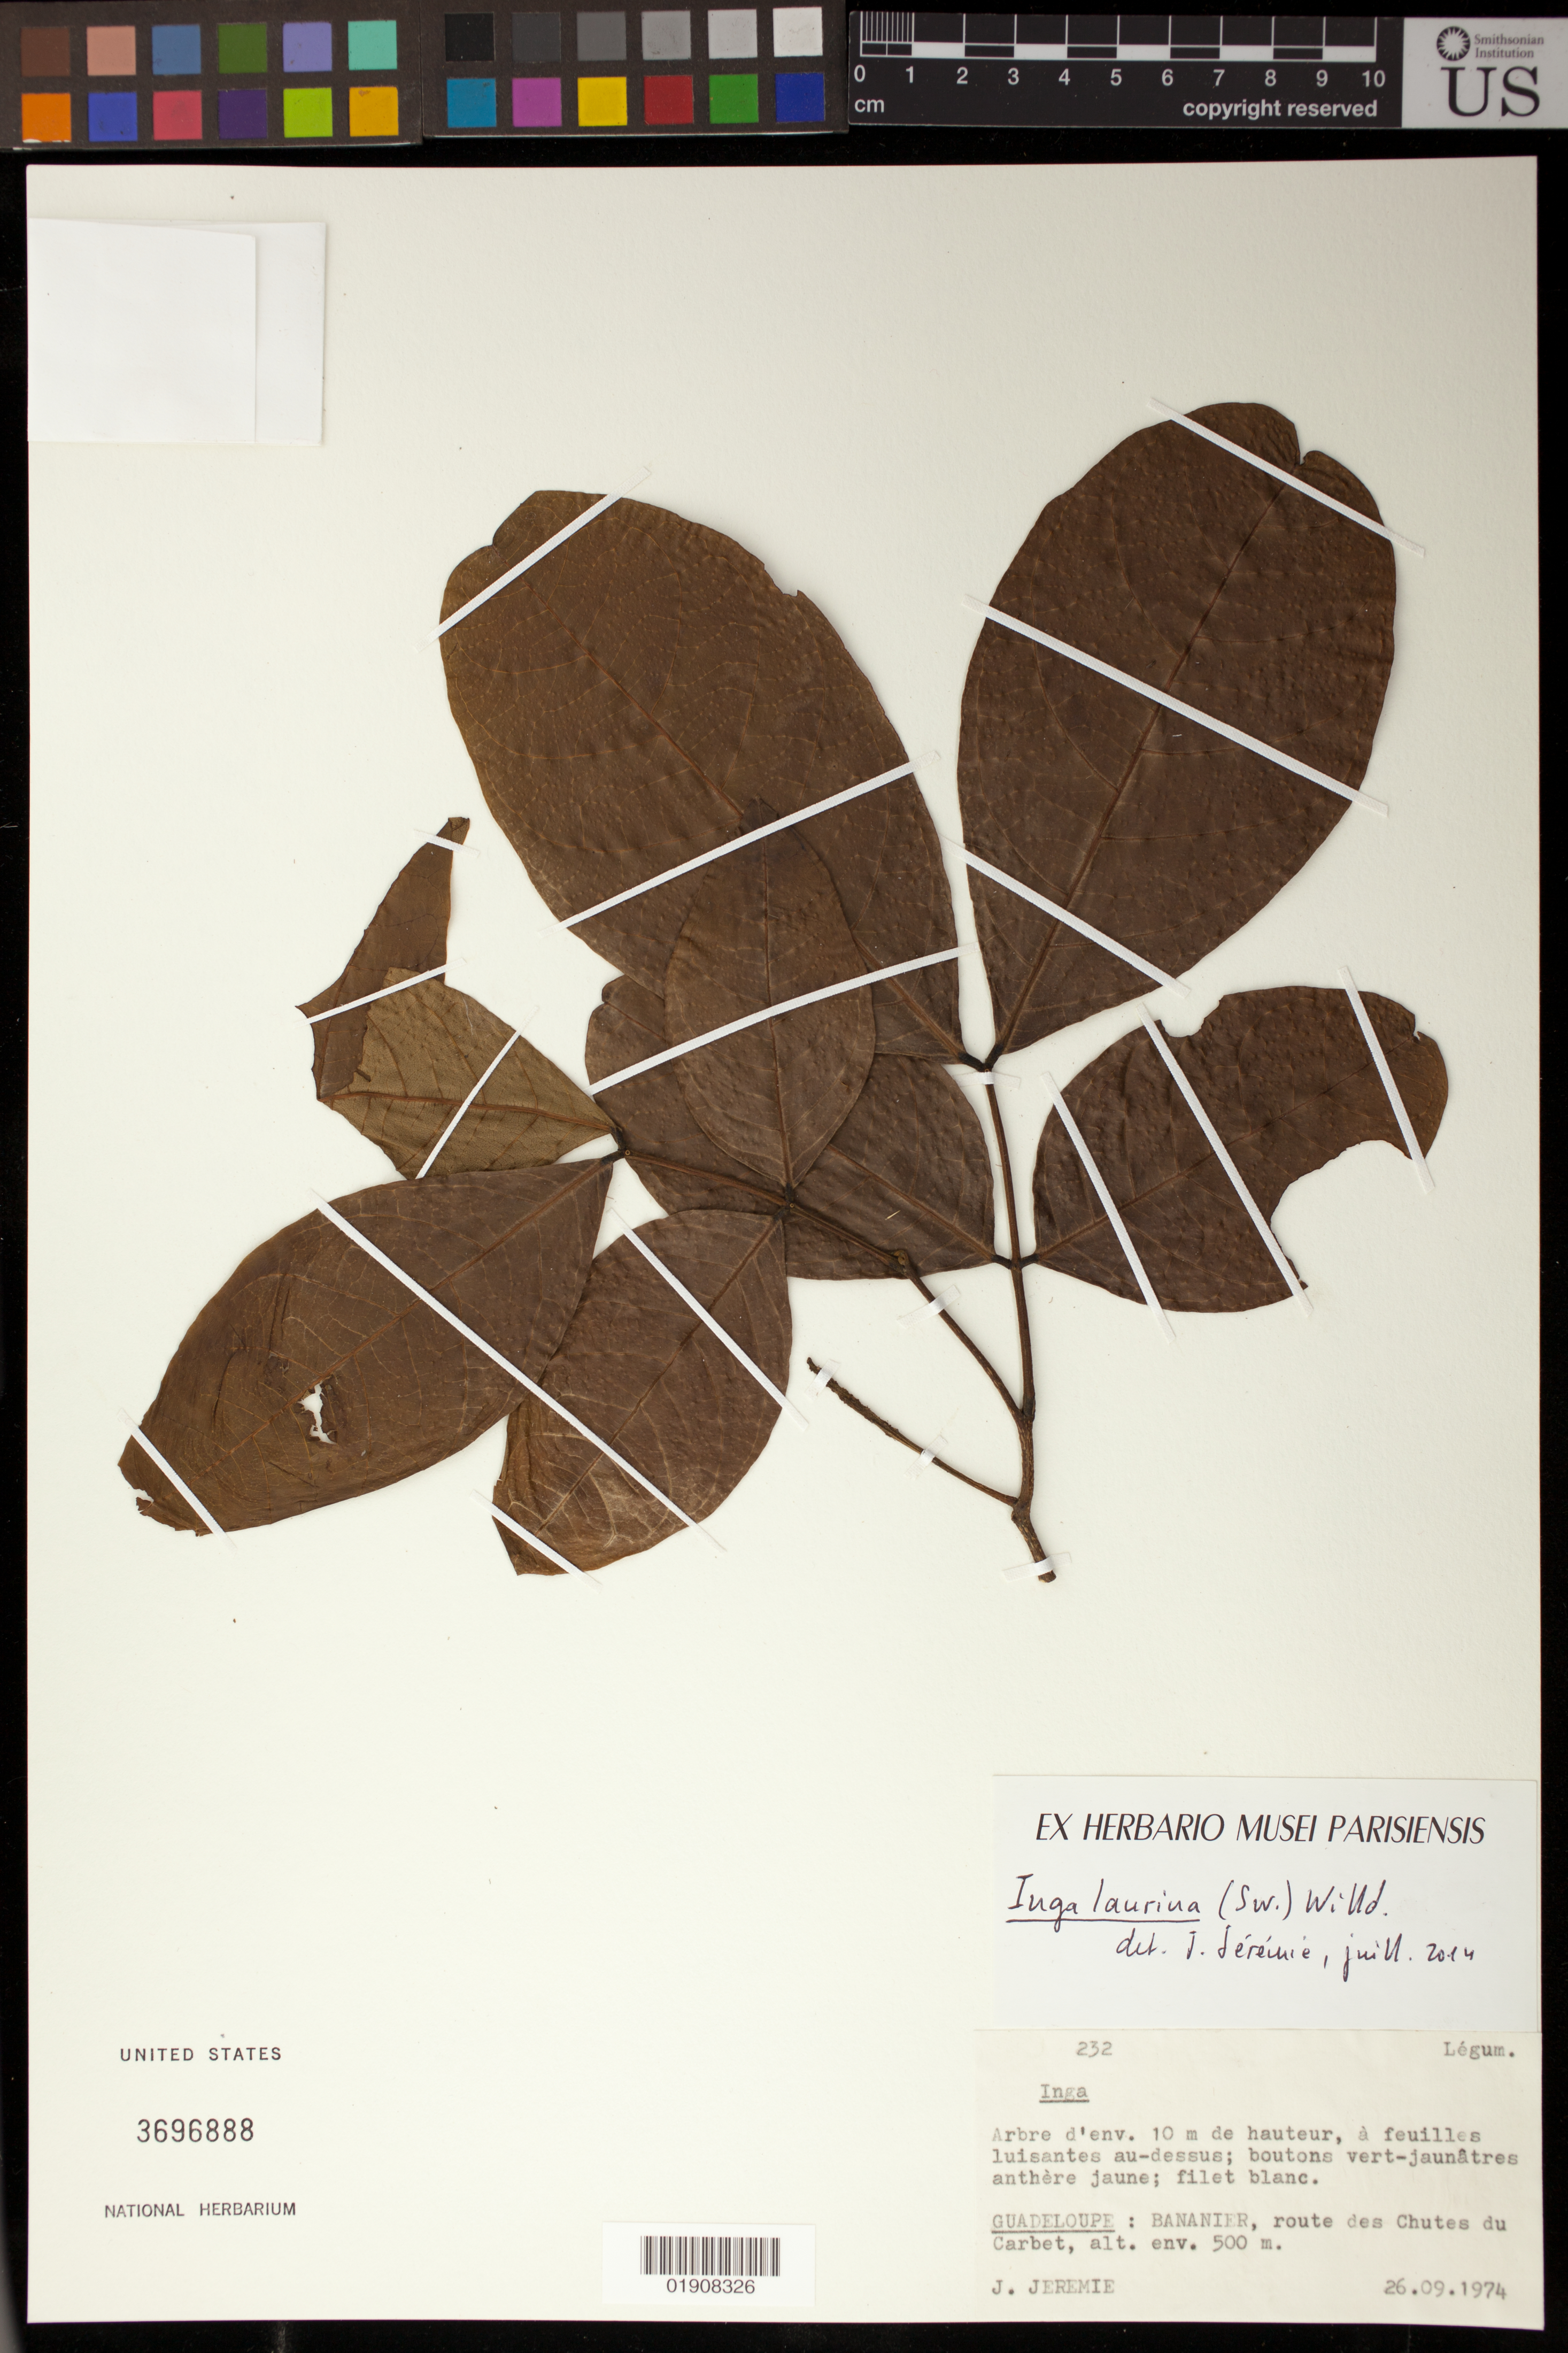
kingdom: Plantae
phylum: Tracheophyta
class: Magnoliopsida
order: Fabales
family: Fabaceae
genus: Inga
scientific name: Inga laurina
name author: (Sw.) Willd.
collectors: J. Jérémie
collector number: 232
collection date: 1974-09-26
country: Guadeloupe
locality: Bananier, routes des Chute du Carbet.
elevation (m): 500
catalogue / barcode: US 3696888